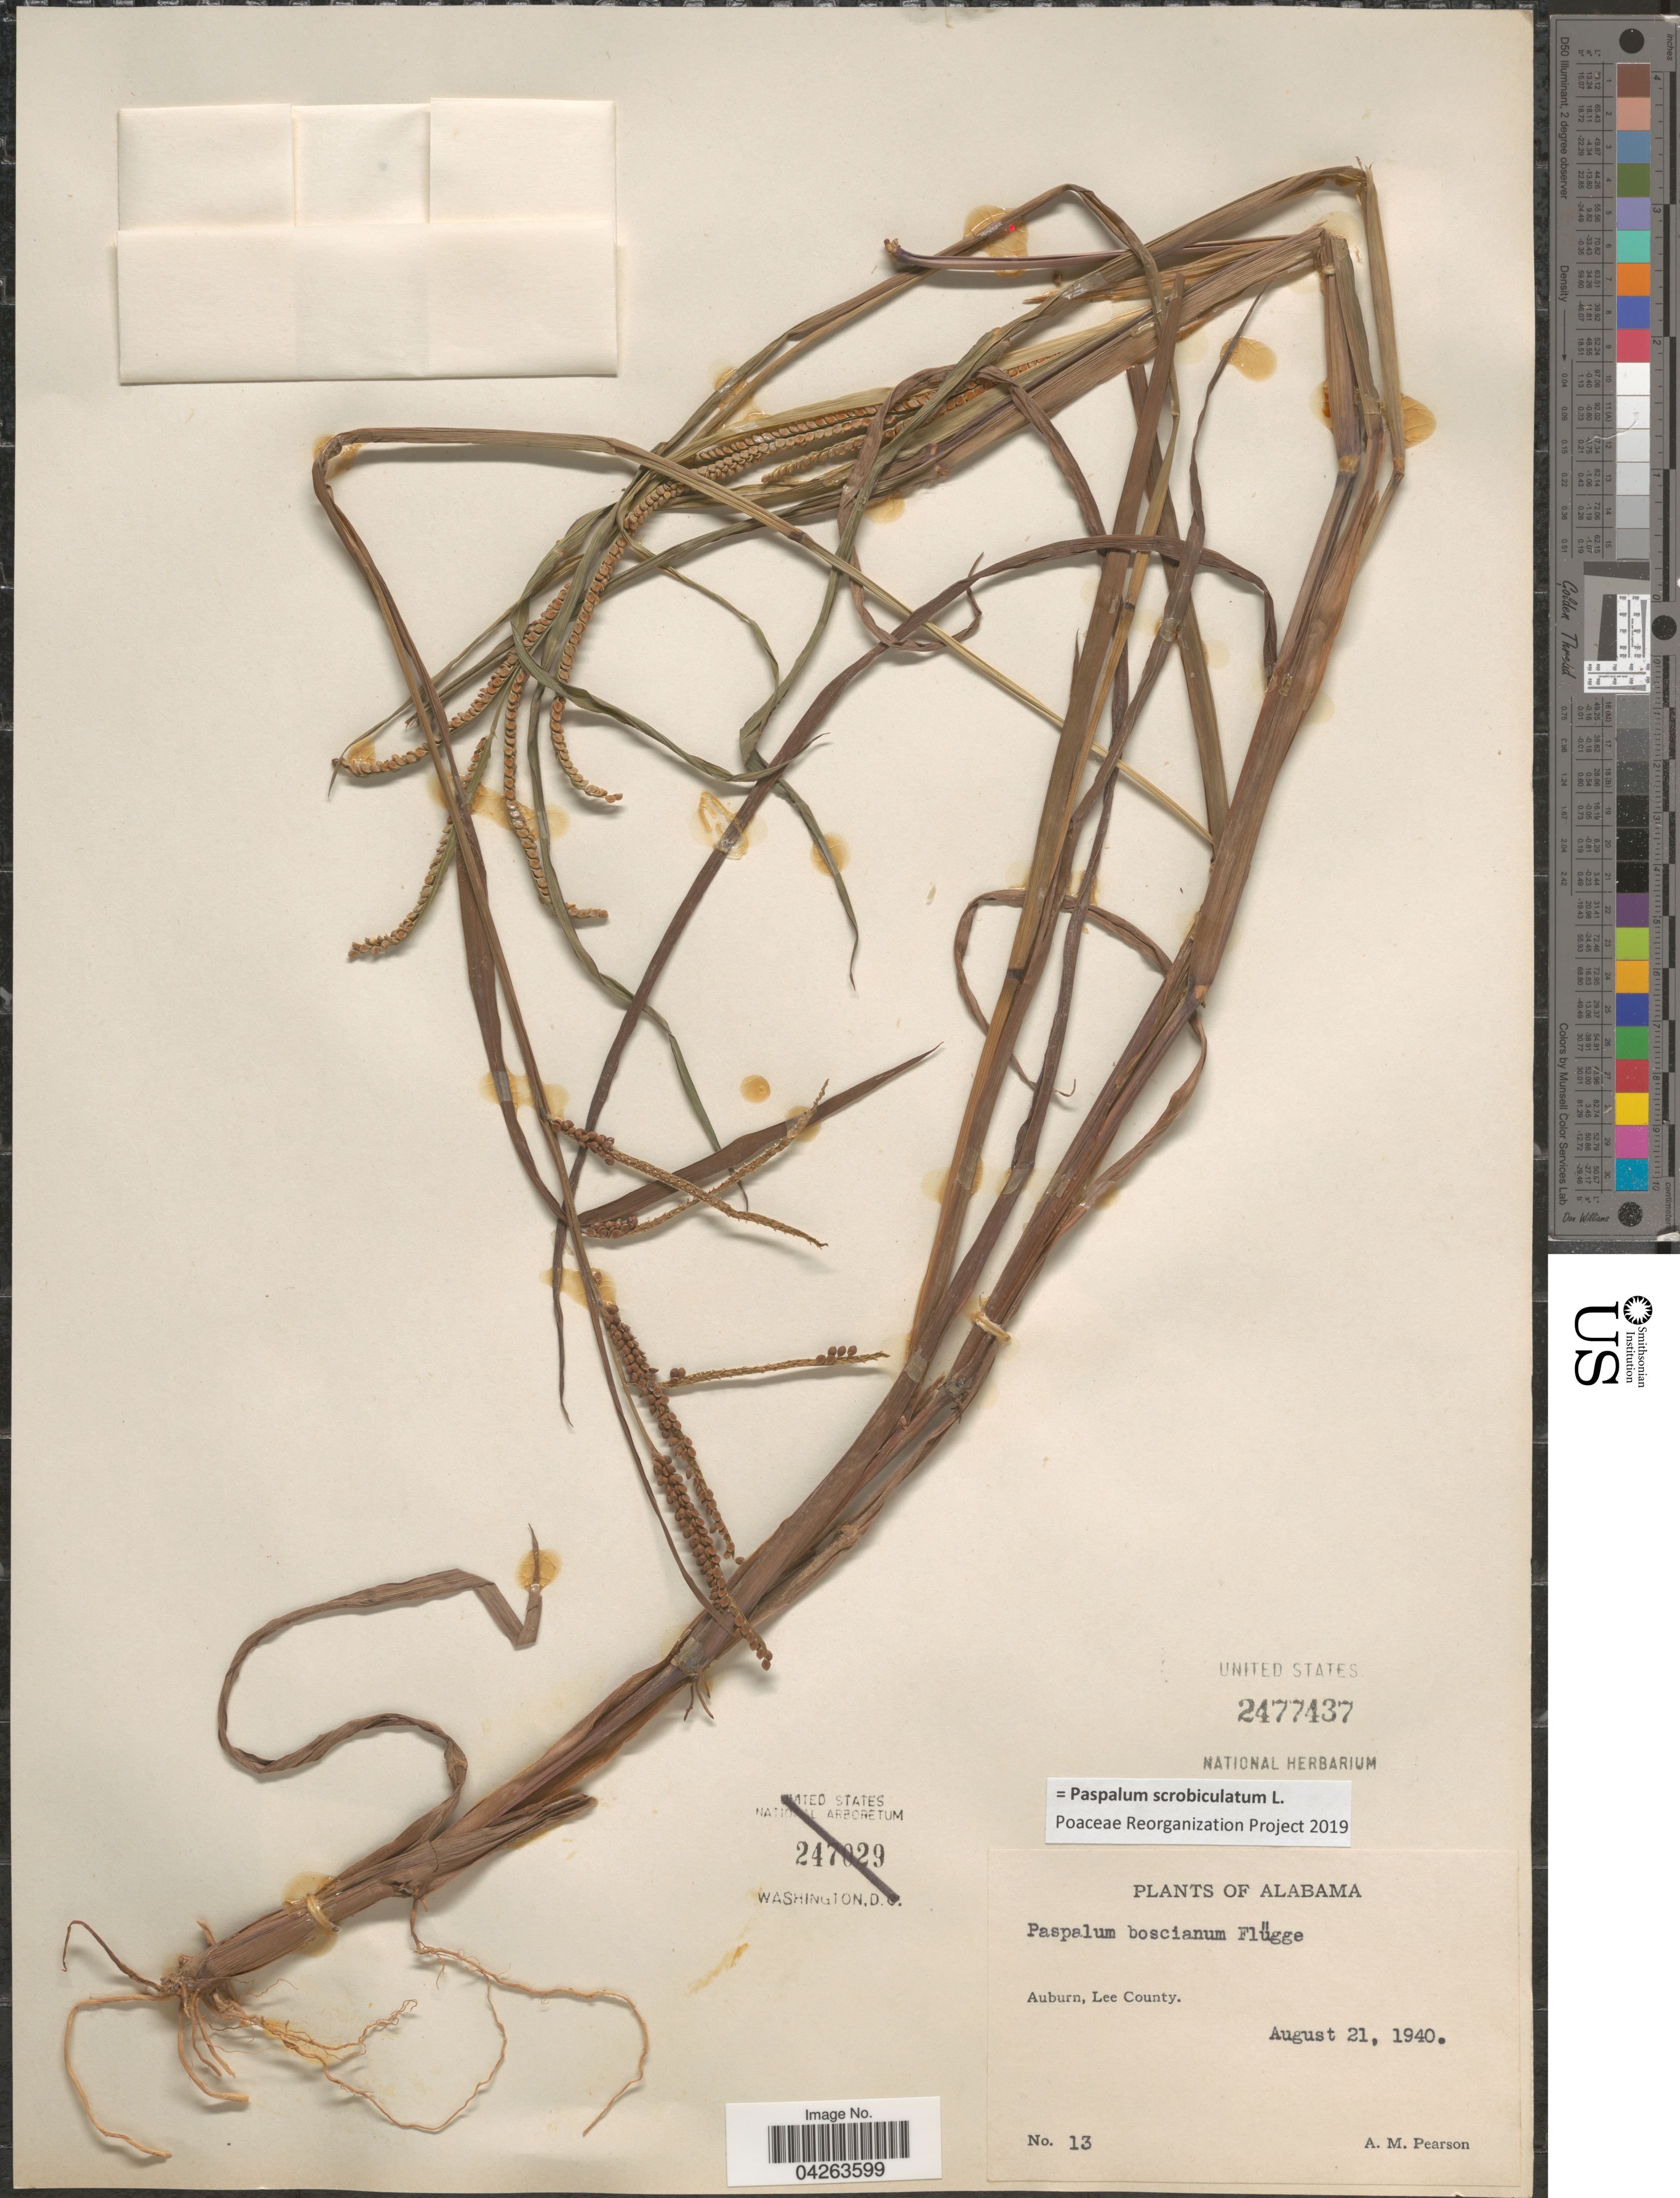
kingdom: Plantae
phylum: Tracheophyta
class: Liliopsida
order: Poales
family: Poaceae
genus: Paspalum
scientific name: Paspalum scrobiculatum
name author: L.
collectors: A. Pearson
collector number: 13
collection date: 1940-08-21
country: United States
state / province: Alabama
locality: Auburn, Lee County.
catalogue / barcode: US 2477437